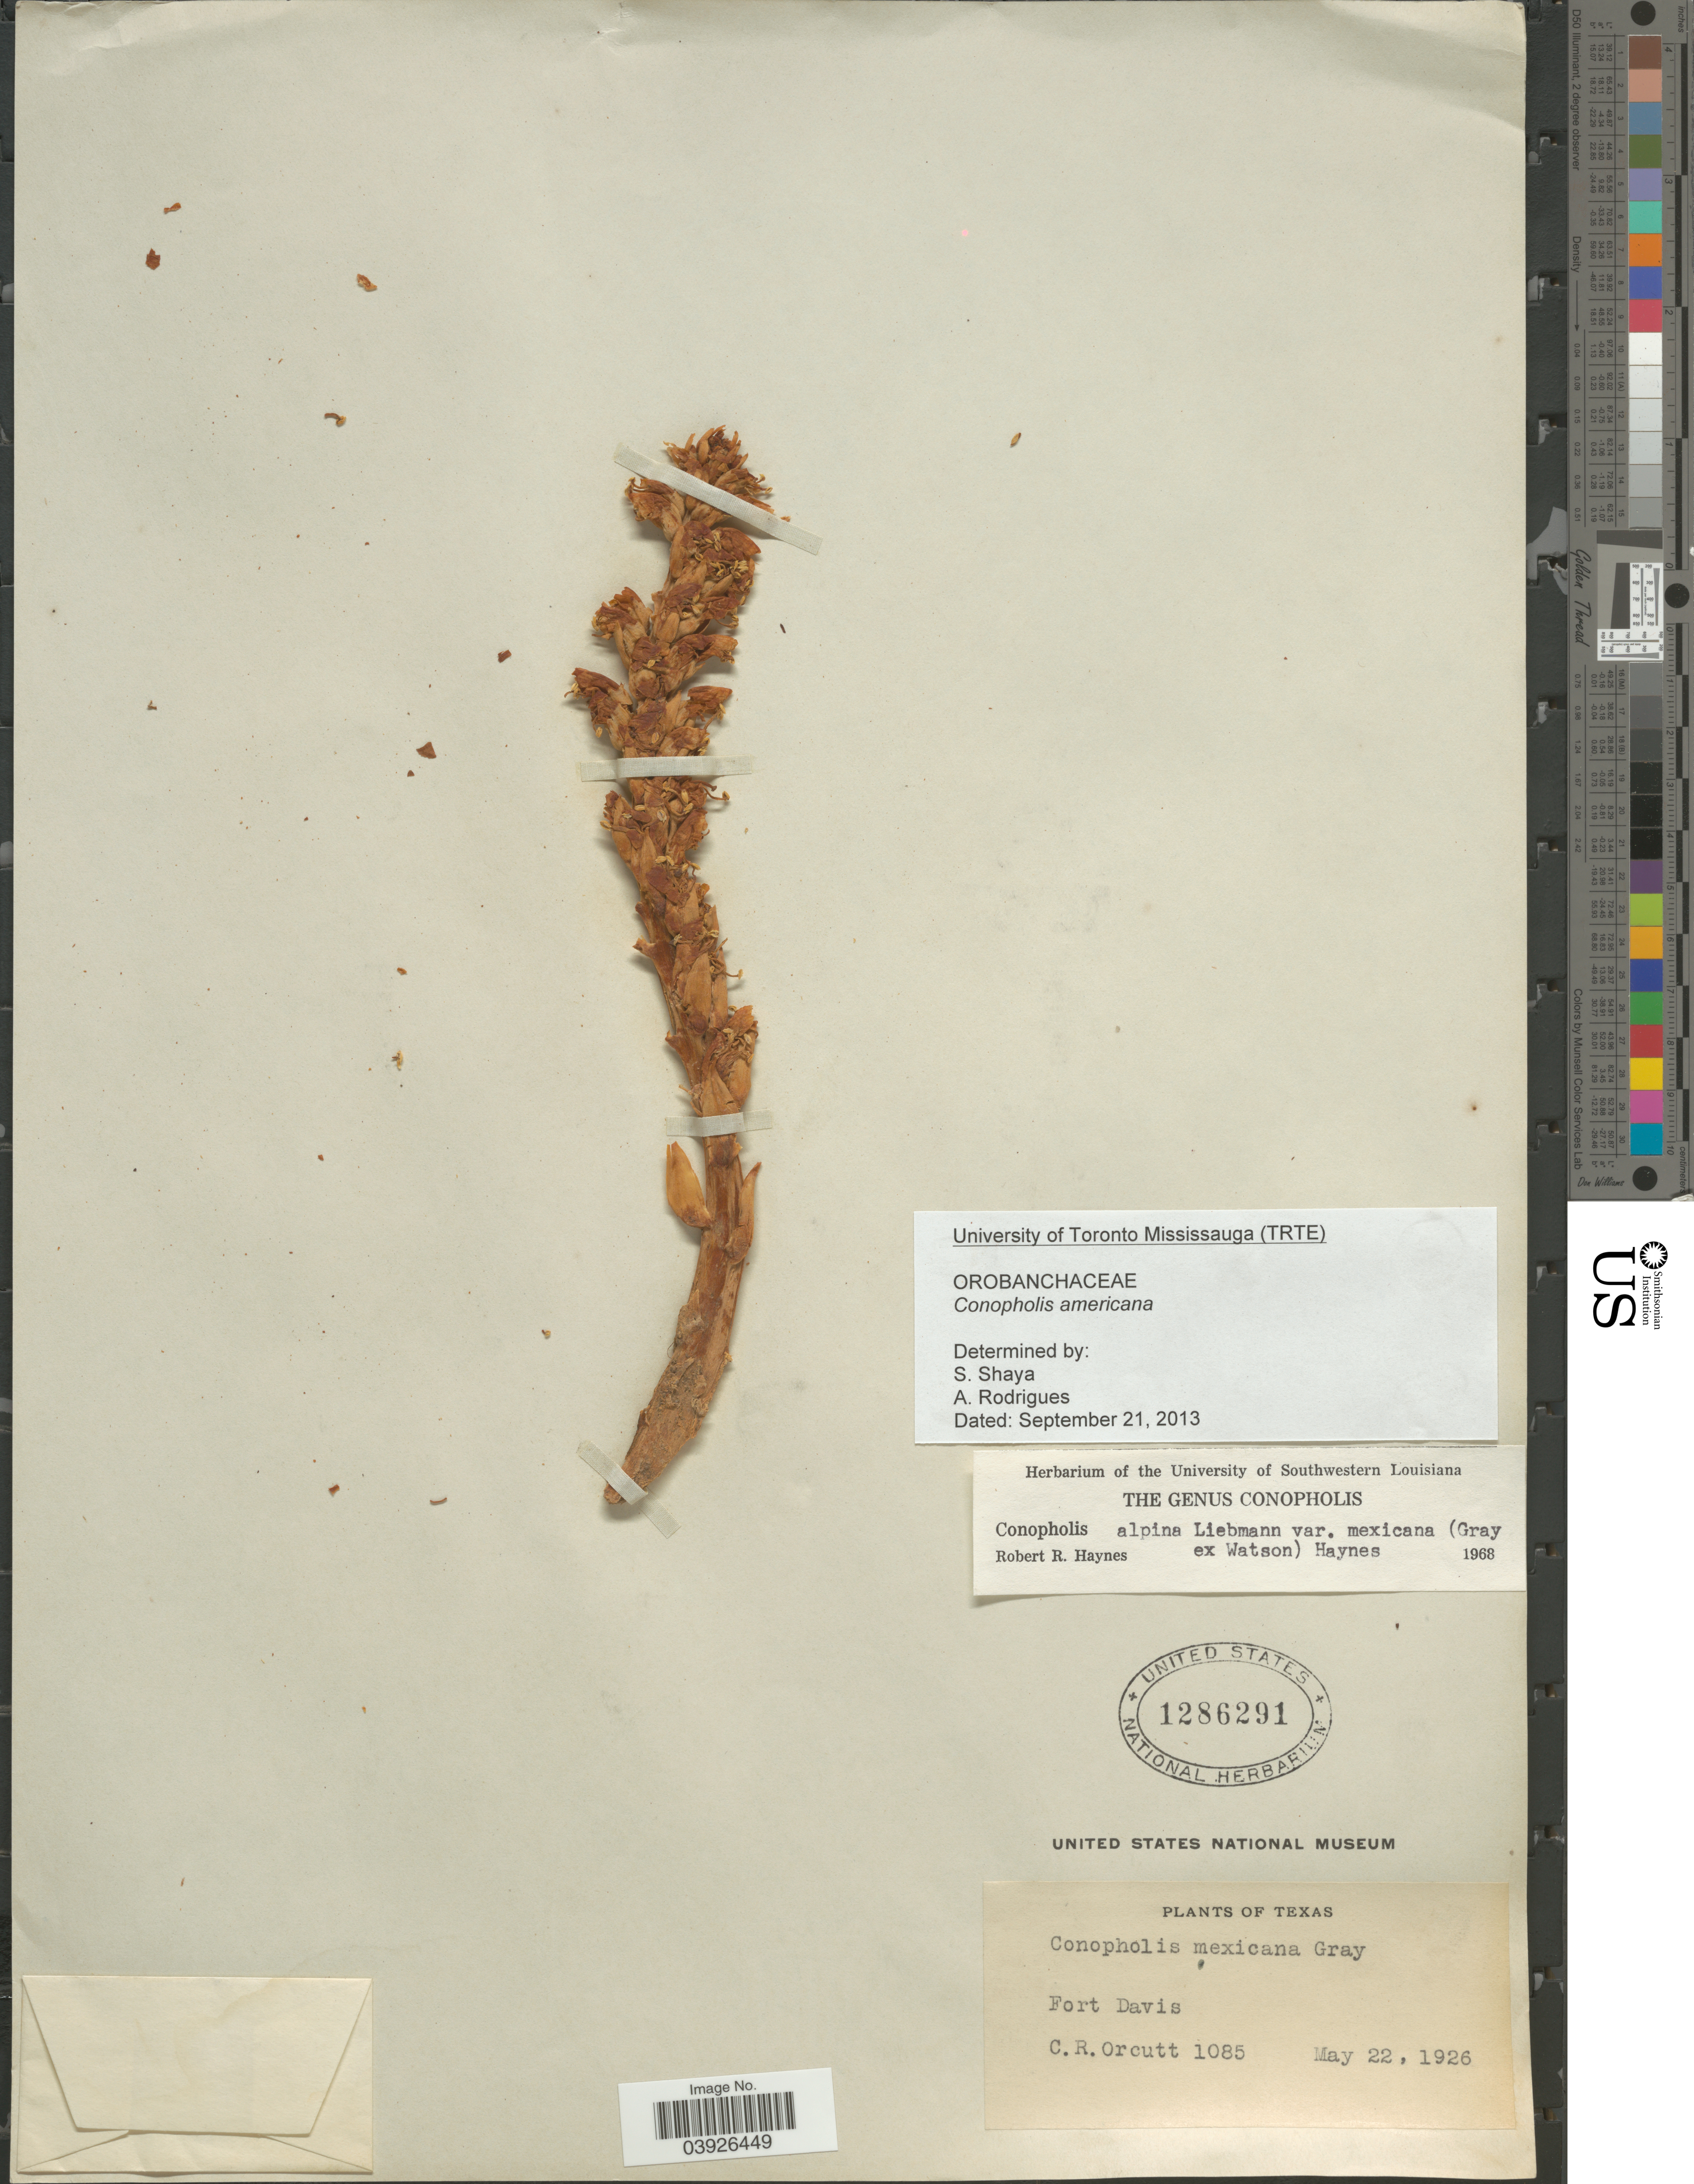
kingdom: Plantae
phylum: Tracheophyta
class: Magnoliopsida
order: Lamiales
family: Orobanchaceae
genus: Conopholis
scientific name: Conopholis americana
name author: (L. f.) Wallr.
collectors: C. R. Orcutt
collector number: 1085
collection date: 1926-05-22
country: United States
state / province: Texas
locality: Fort Davis.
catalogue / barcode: US 1286291